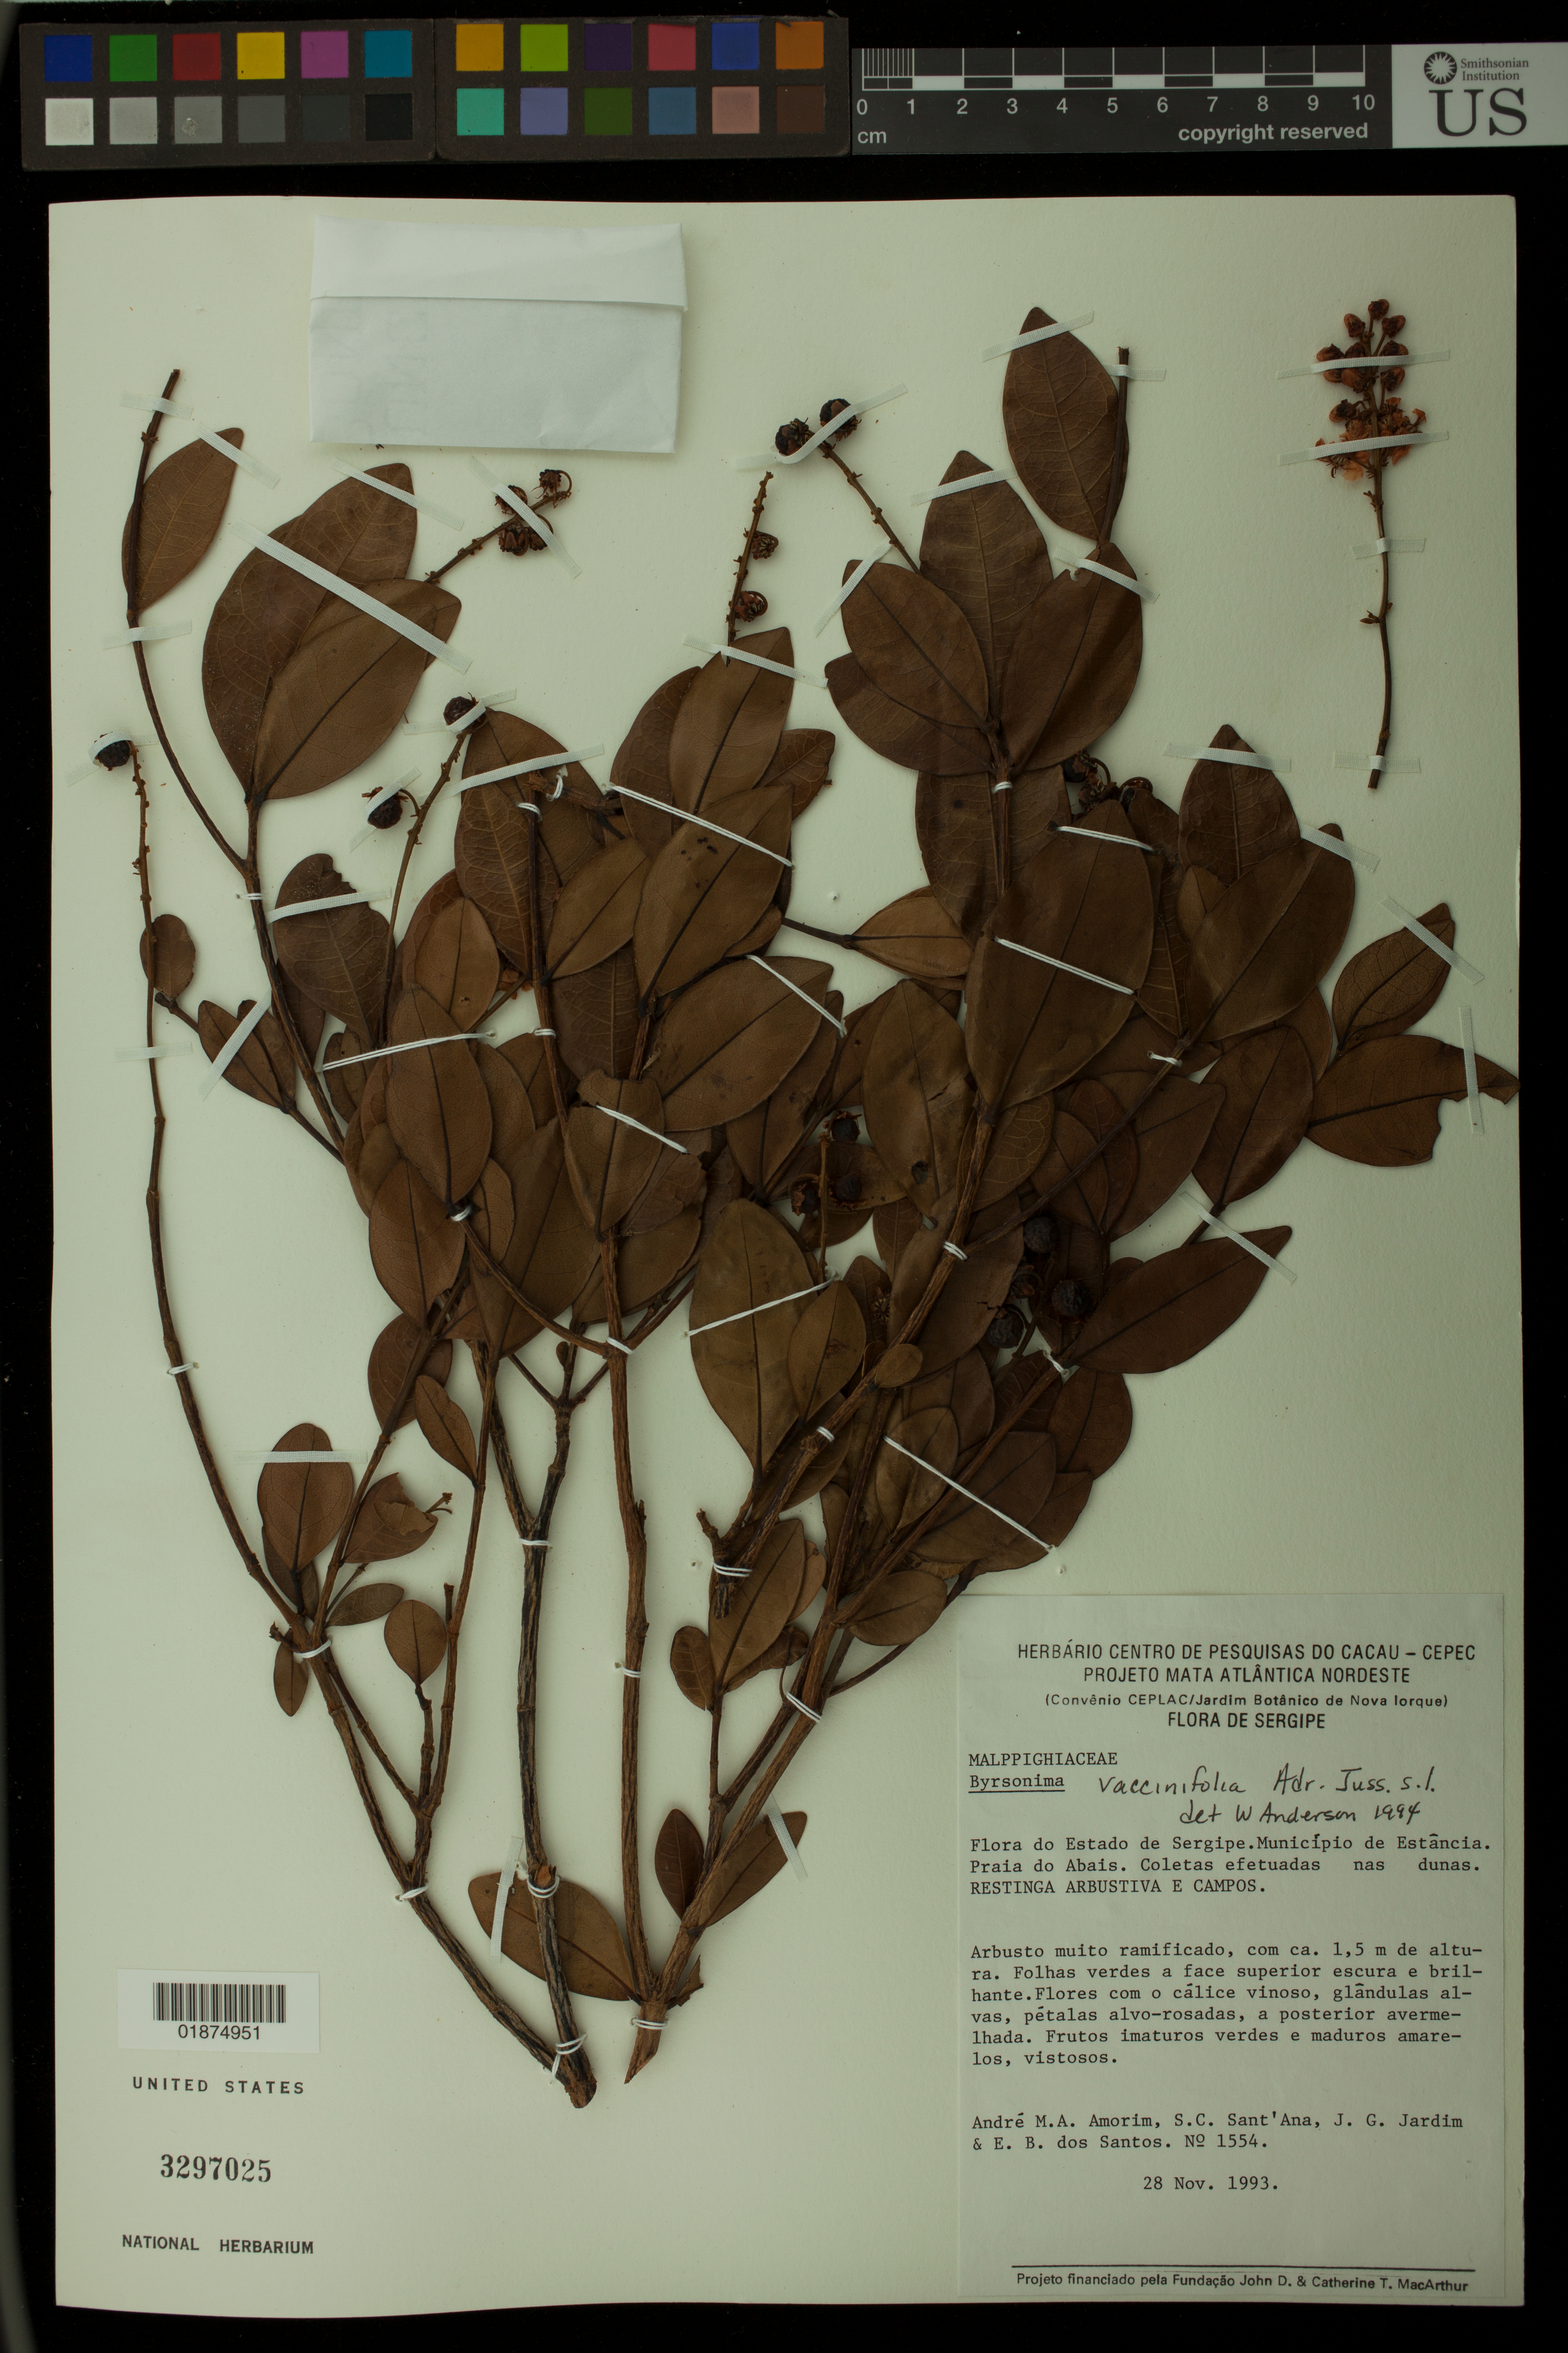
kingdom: Plantae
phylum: Tracheophyta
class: Magnoliopsida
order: Malpighiales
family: Malpighiaceae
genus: Byrsonima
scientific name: Byrsonima vacciniifolia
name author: A. Juss.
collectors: A. M. Amorim, S. C. Sant'Ana, J. Jardim & E. B. Santos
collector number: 1554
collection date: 1993-11-28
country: Brazil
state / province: Sergipe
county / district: Estância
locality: Praia do Abais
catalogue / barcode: US 3297025